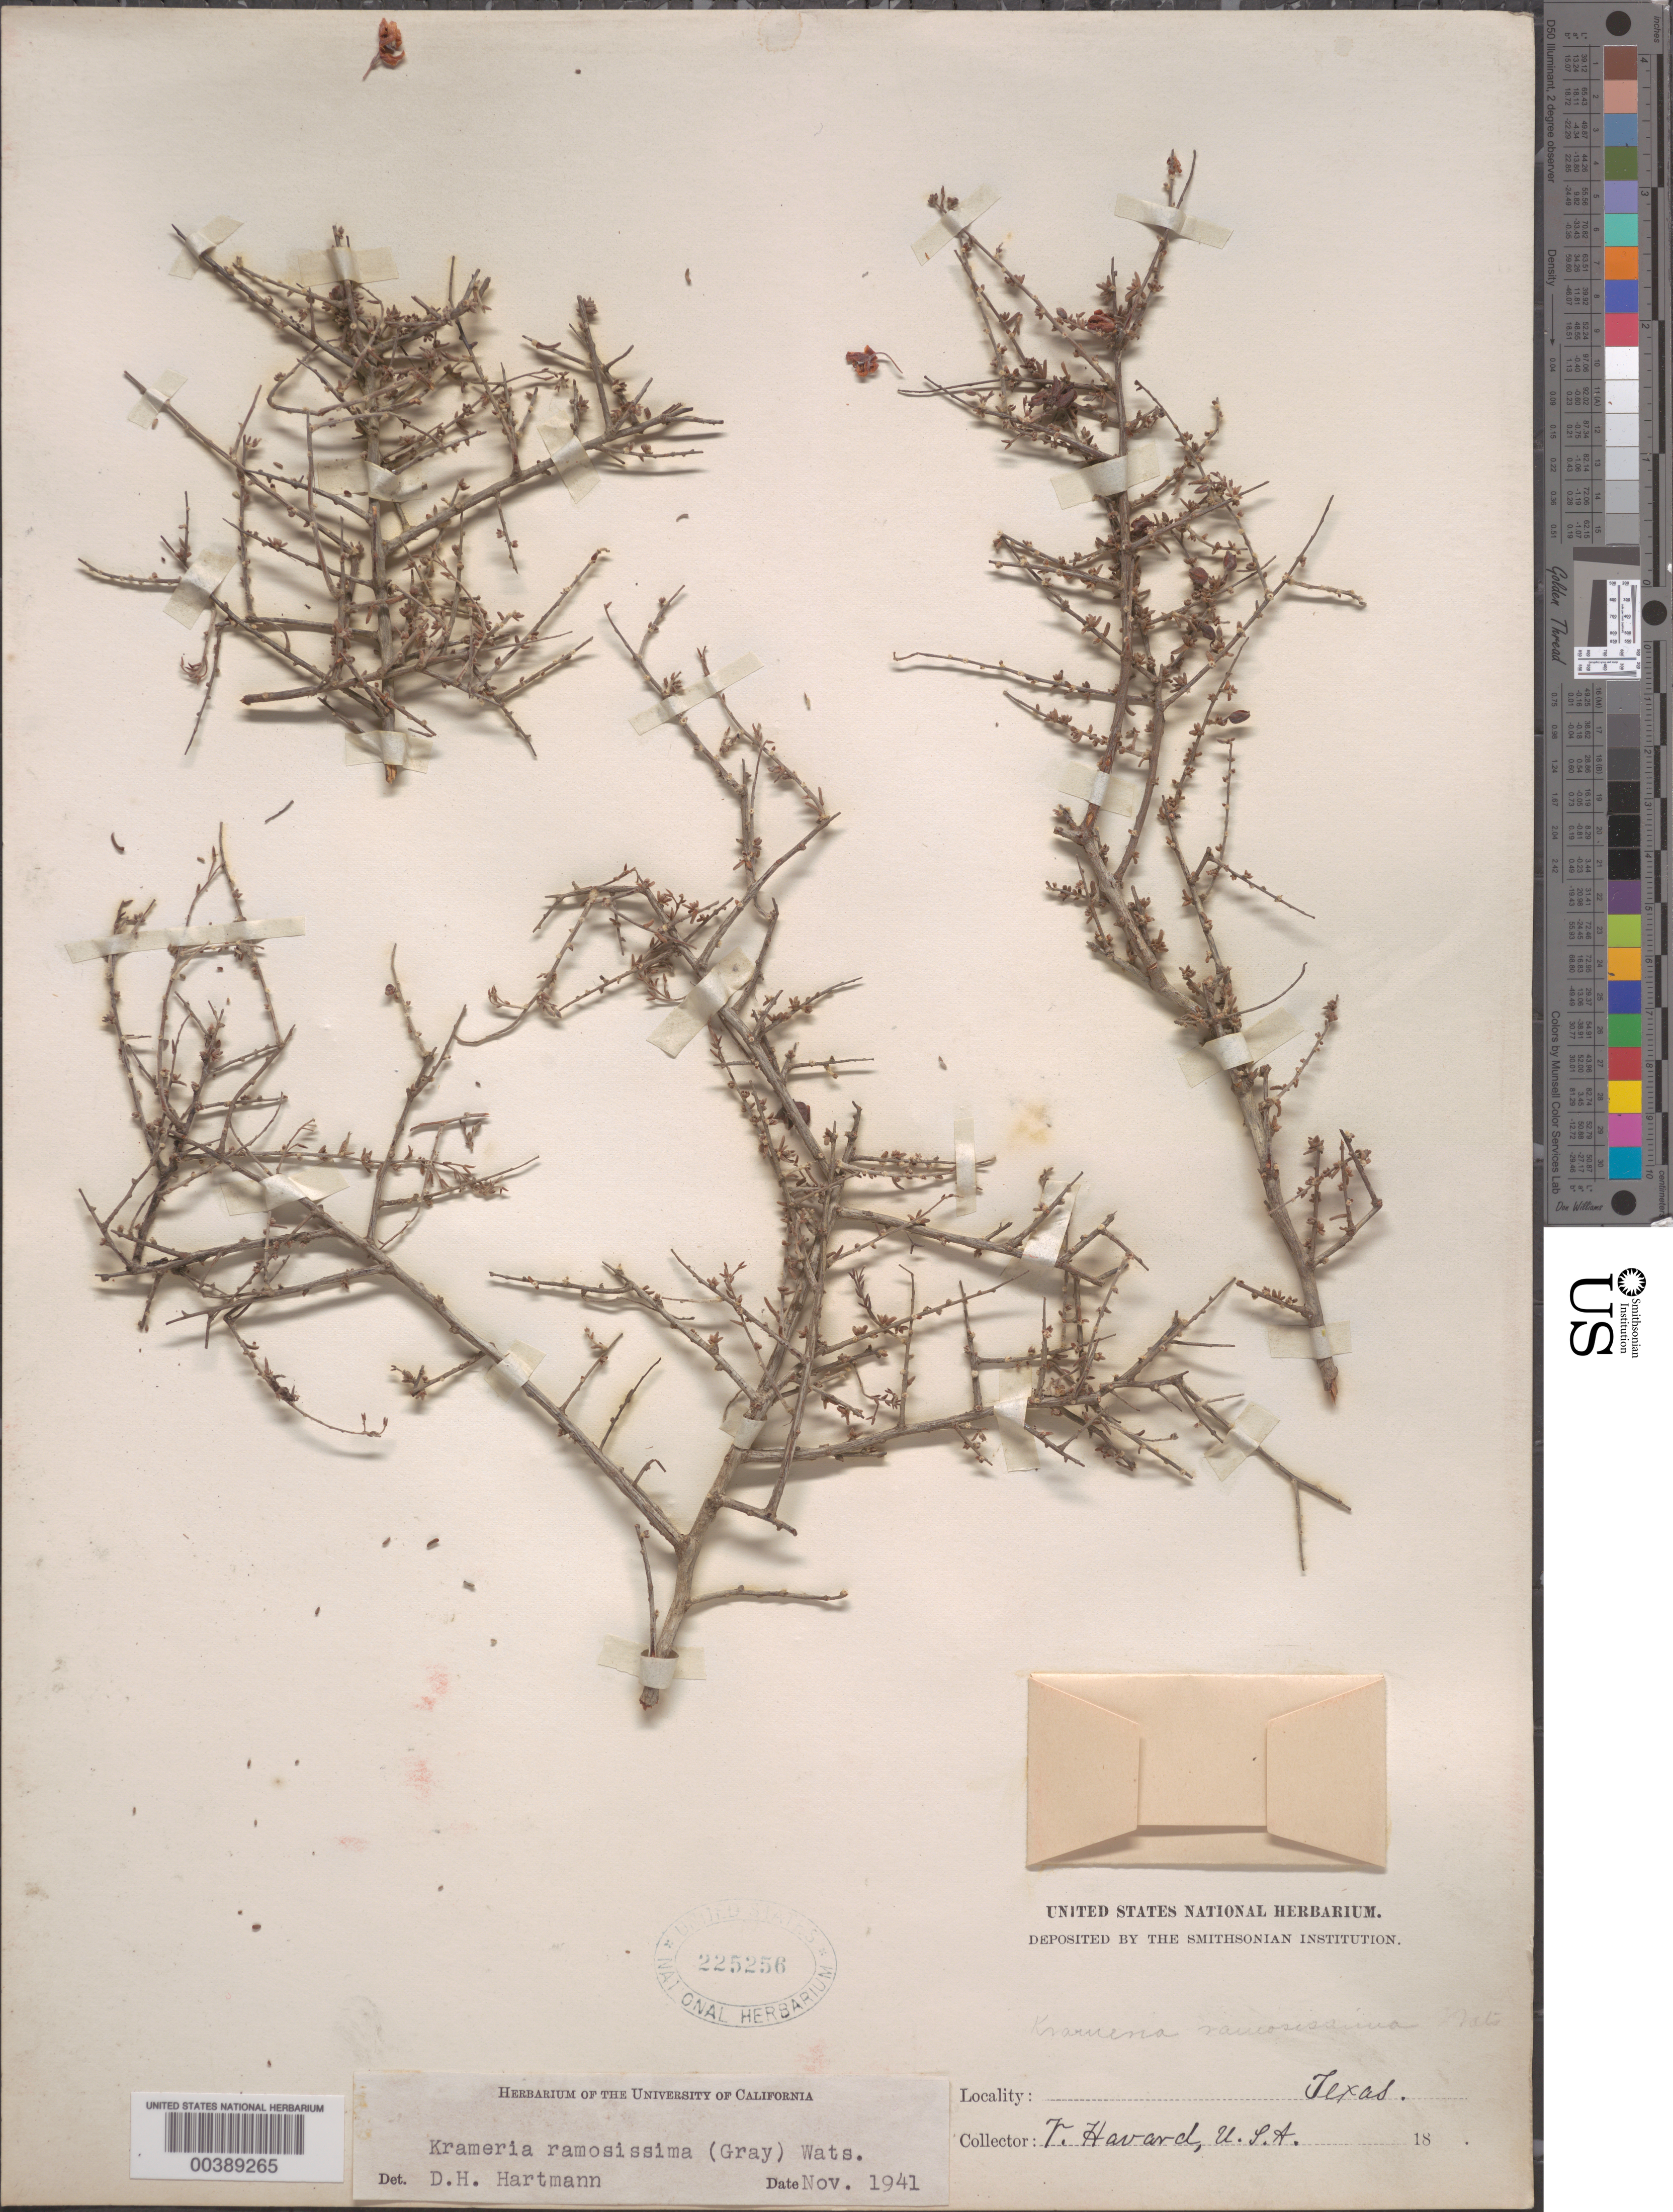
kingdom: Plantae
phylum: Tracheophyta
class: Magnoliopsida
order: Zygophyllales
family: Krameriaceae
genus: Krameria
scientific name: Krameria ramosissima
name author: (A. Gray) S. Watson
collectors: V. Havard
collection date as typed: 18--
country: United States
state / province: Texas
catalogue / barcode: US 225256